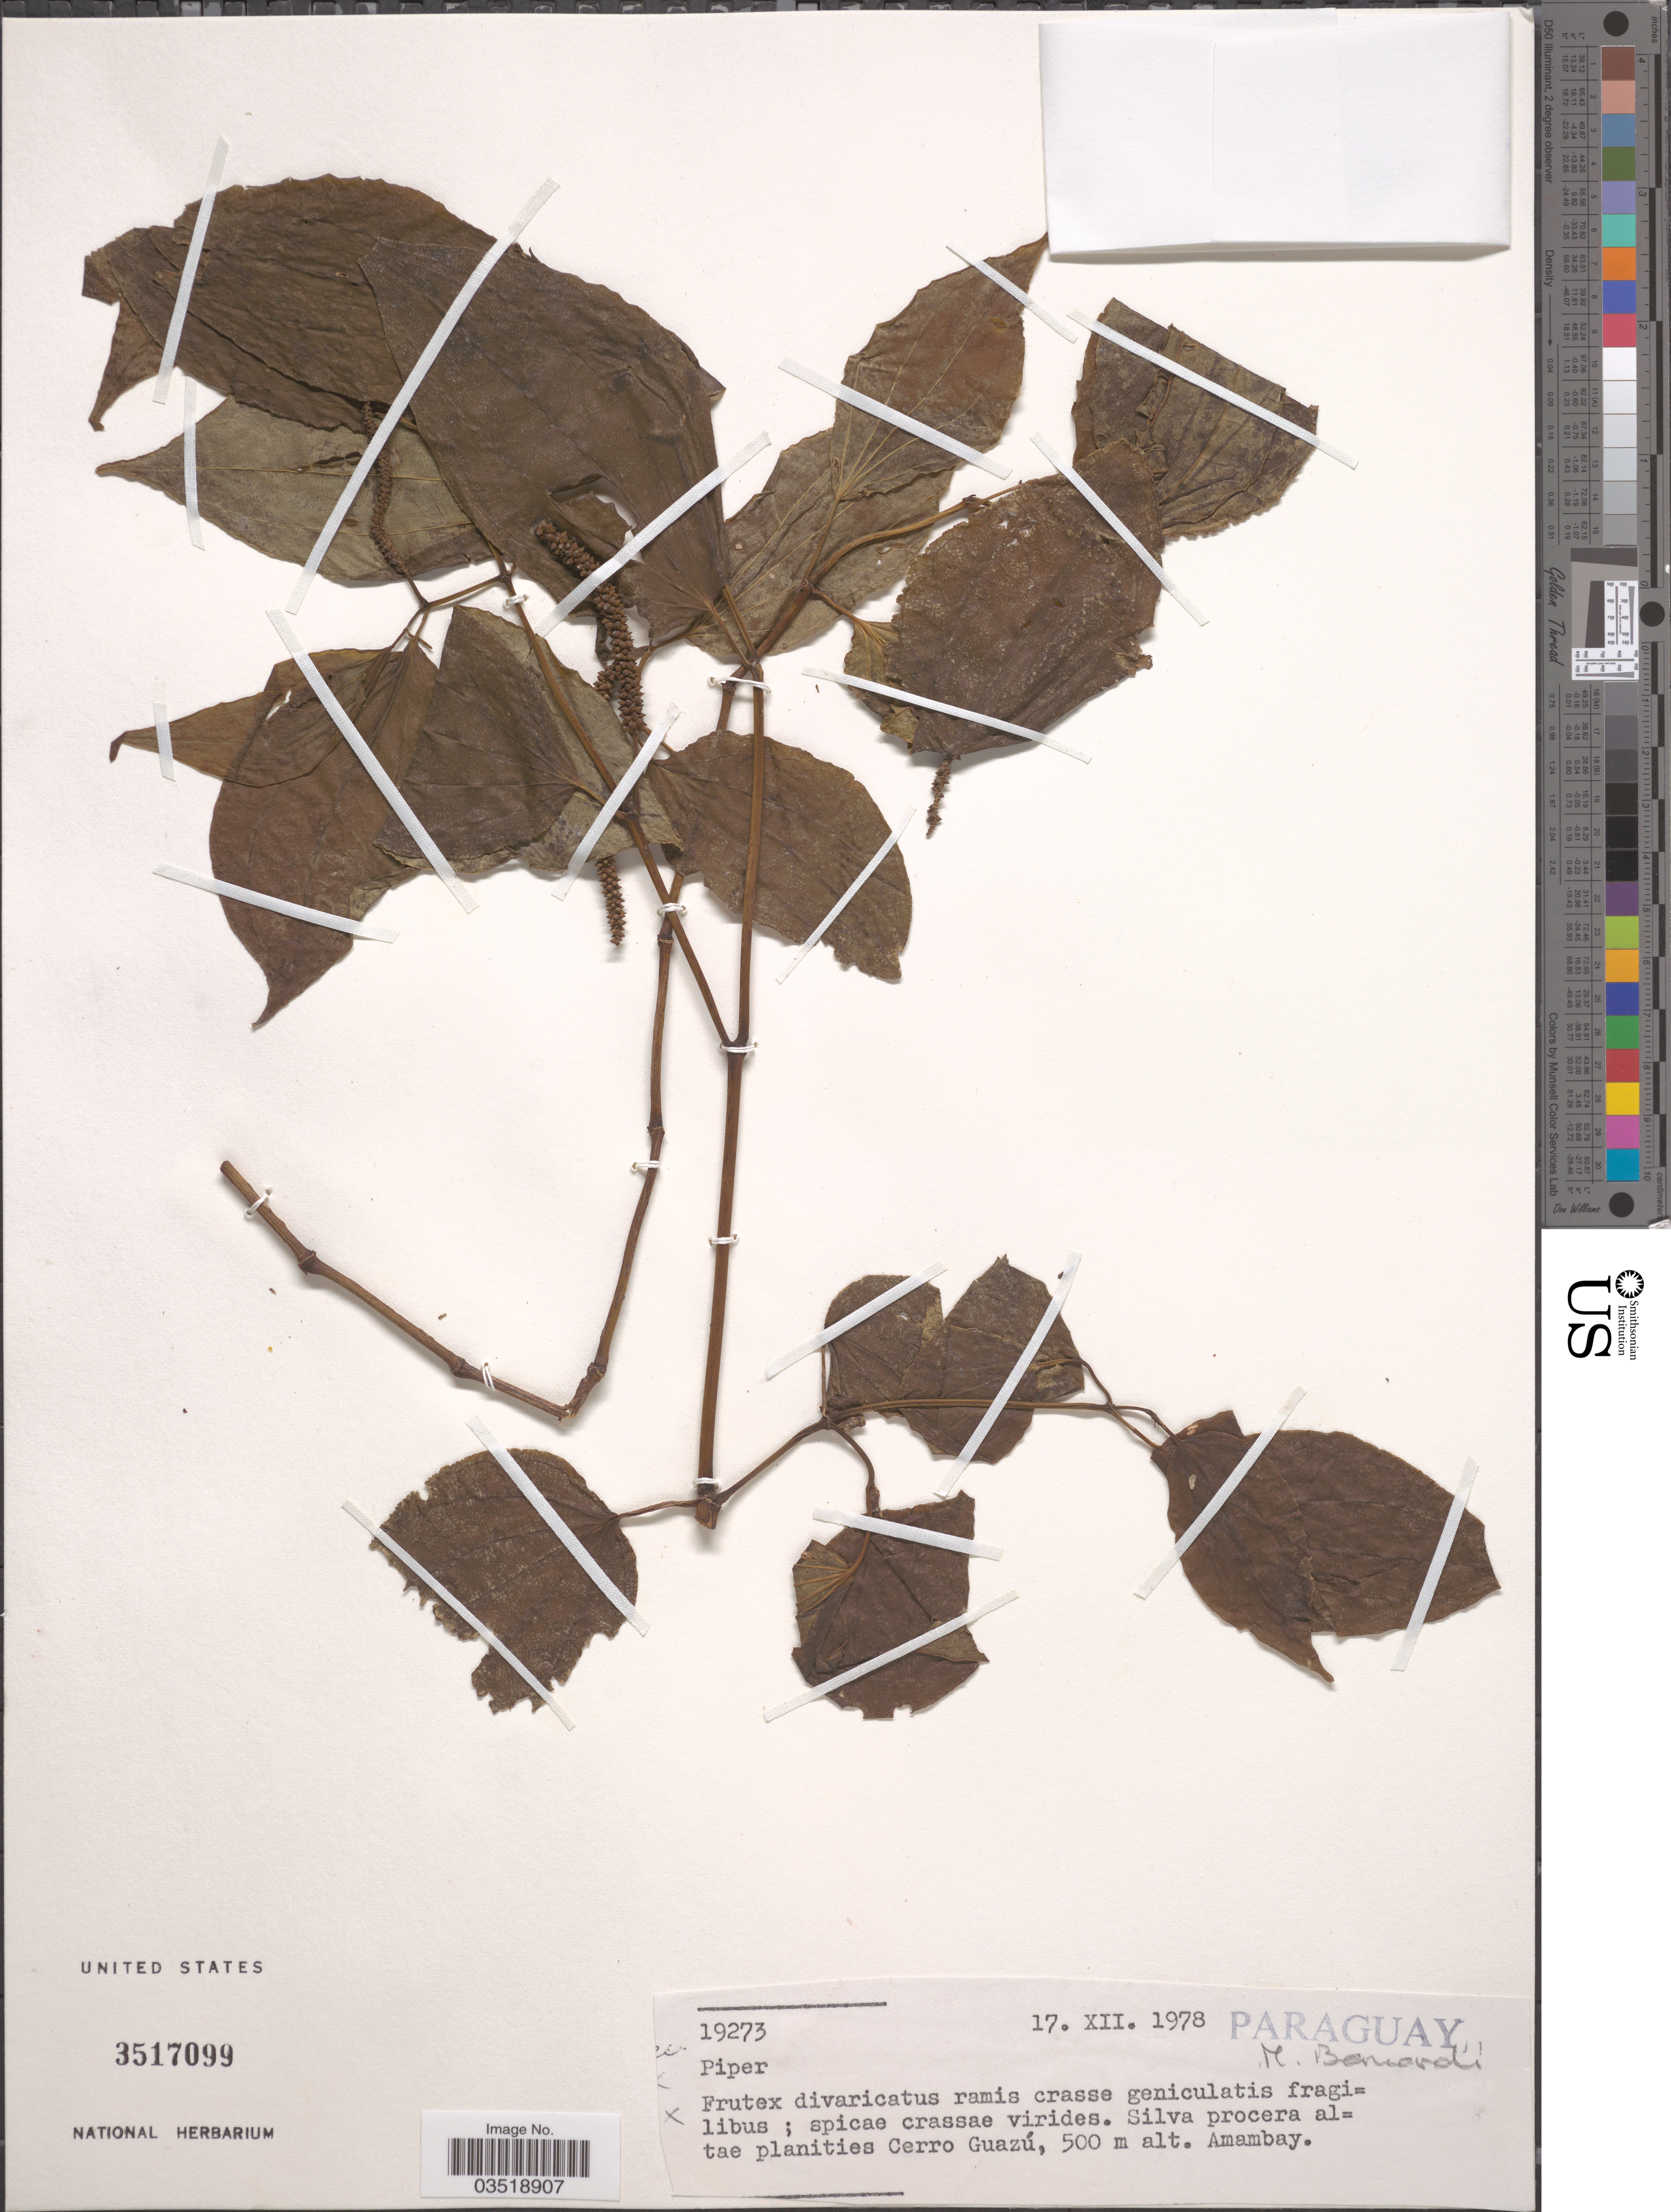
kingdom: Plantae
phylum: Tracheophyta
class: Magnoliopsida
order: Piperales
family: Piperaceae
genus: Piper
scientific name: Piper tucumanum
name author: C. DC.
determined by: Jaramillo, M. Alejandra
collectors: M. Bernardi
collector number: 19273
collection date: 1978-12-17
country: Paraguay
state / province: Amambay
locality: Silva procera altae planities Cerro Guazú.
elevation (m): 500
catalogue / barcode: US 3517099